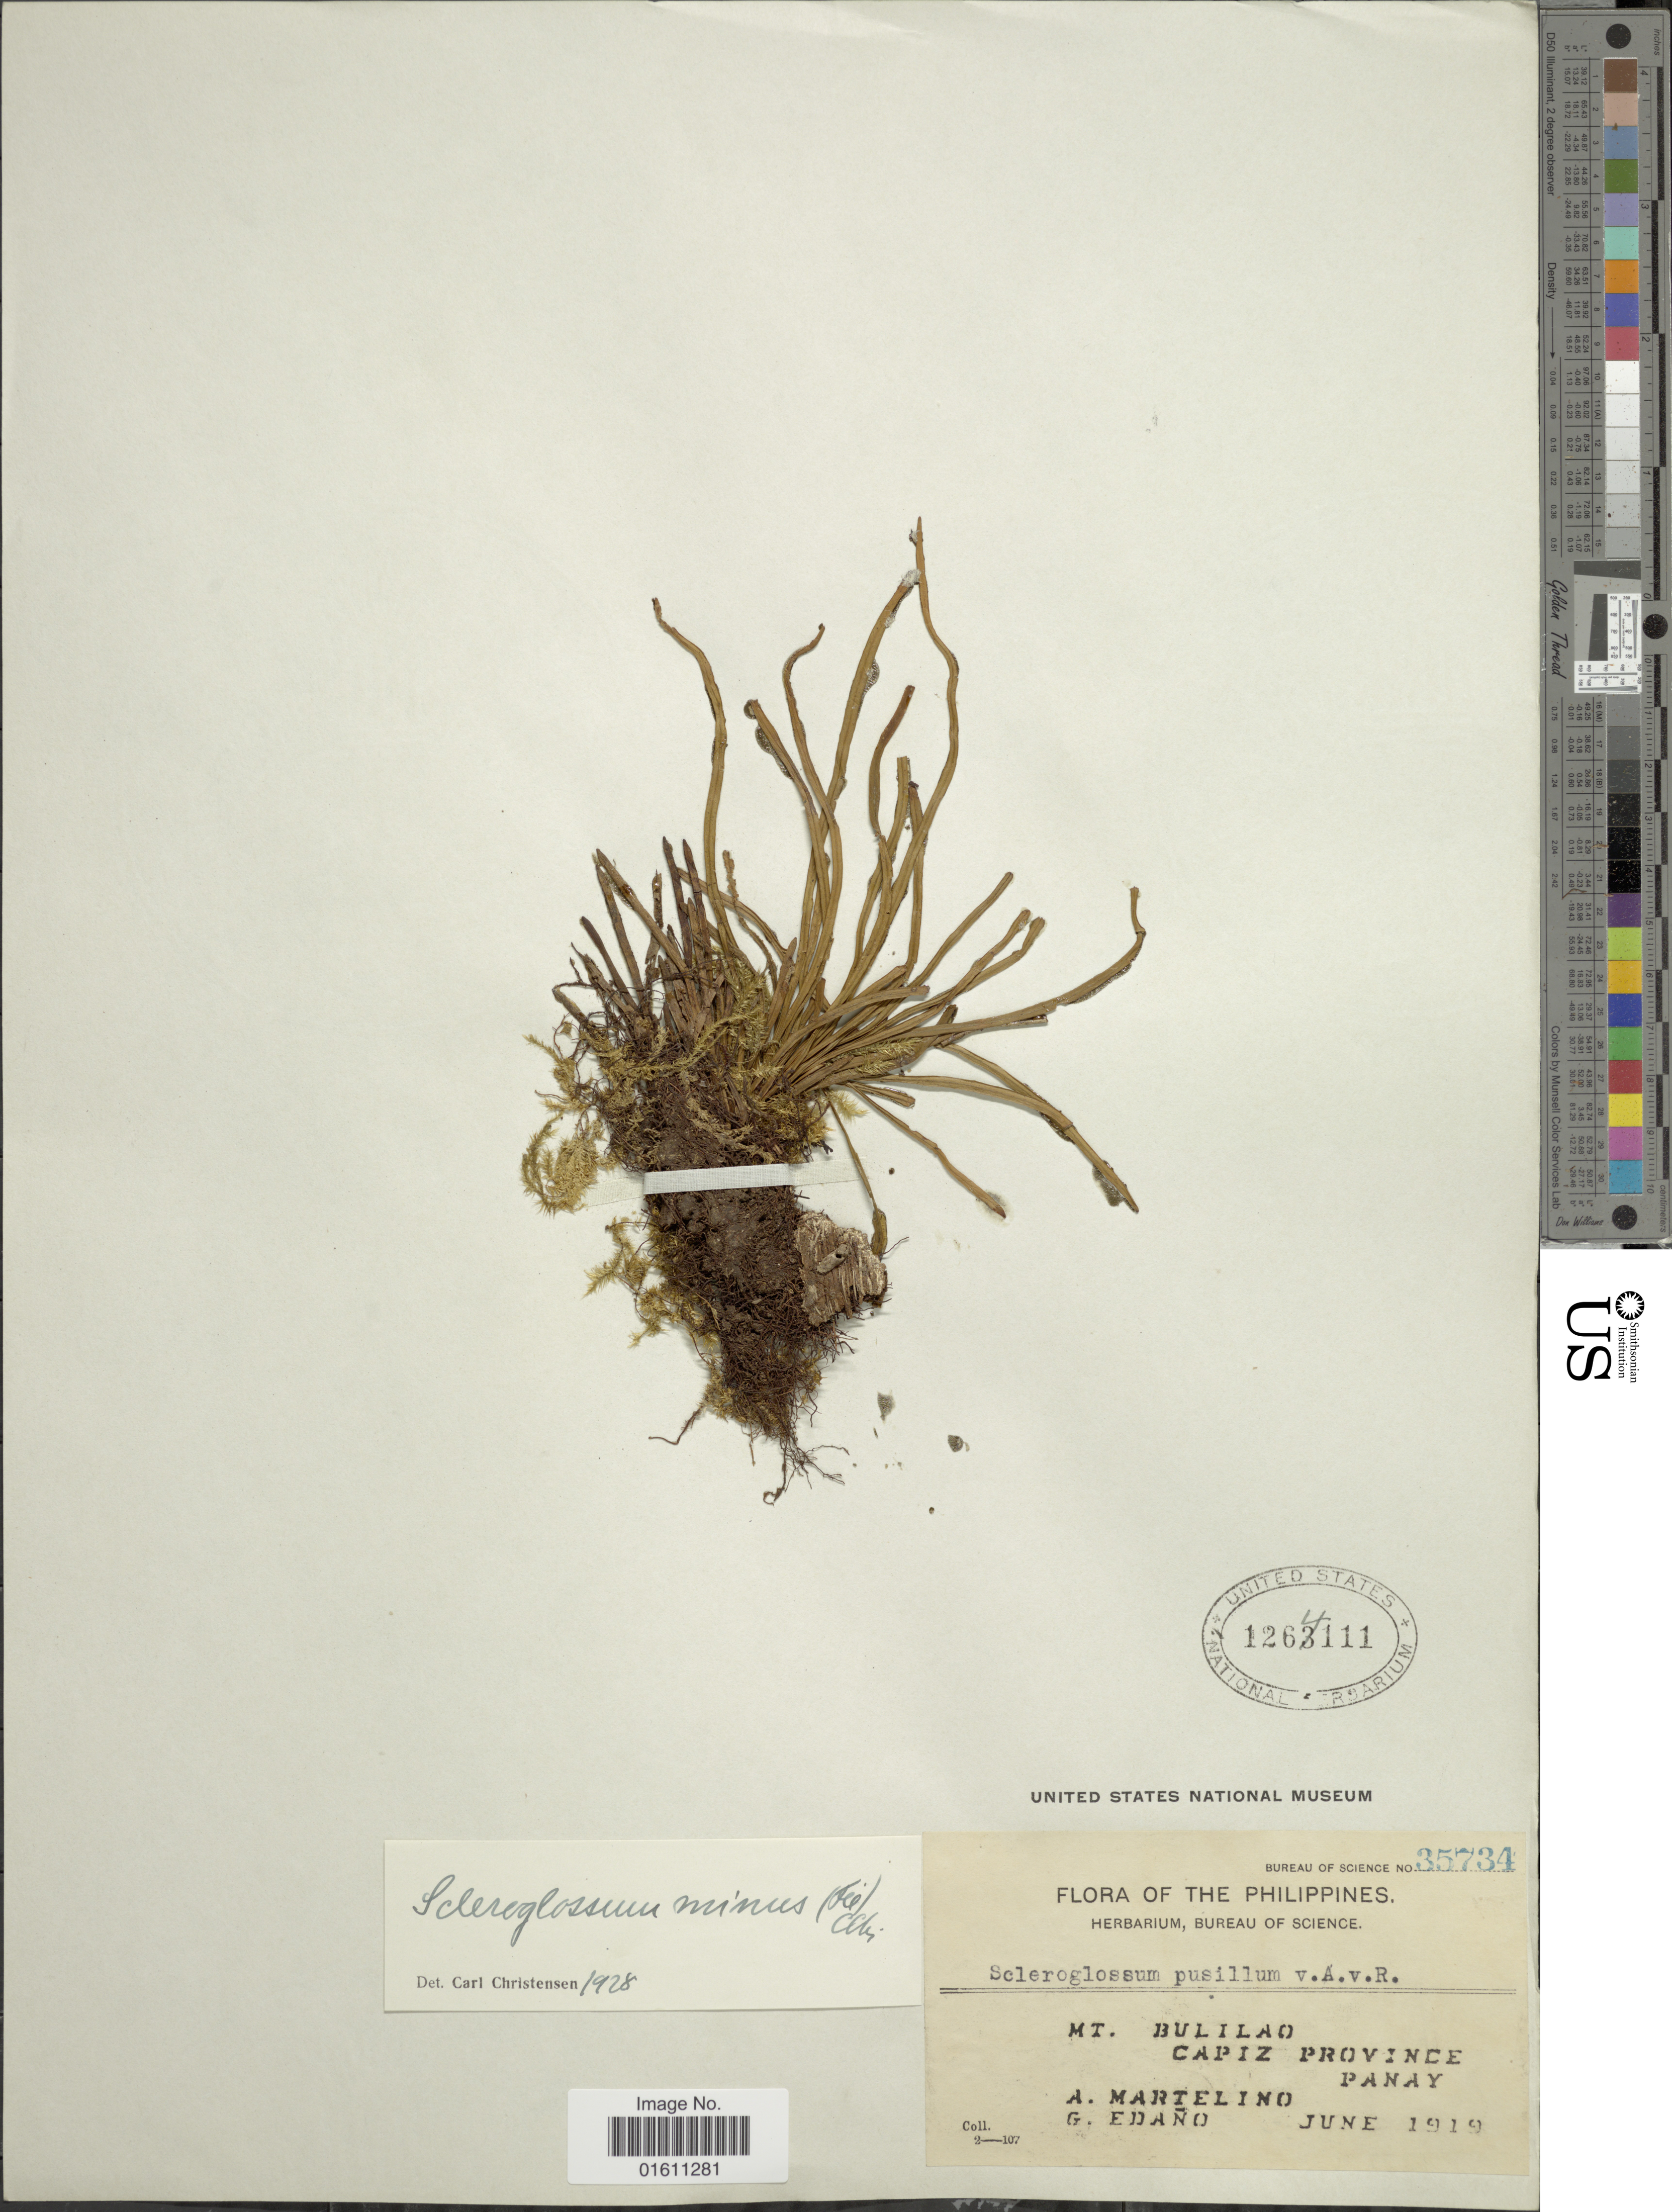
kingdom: Plantae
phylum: Tracheophyta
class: Polypodiopsida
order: Polypodiales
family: Polypodiaceae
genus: Scleroglossum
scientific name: Scleroglossum minus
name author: (Fée) C. Chr.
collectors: A. Martelino & G. Edaño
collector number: Bureau of Science 35734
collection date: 1919-06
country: Philippines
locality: The Philippines, Mt. Bulilao Capiz Province, Panay.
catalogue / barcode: US 1264111